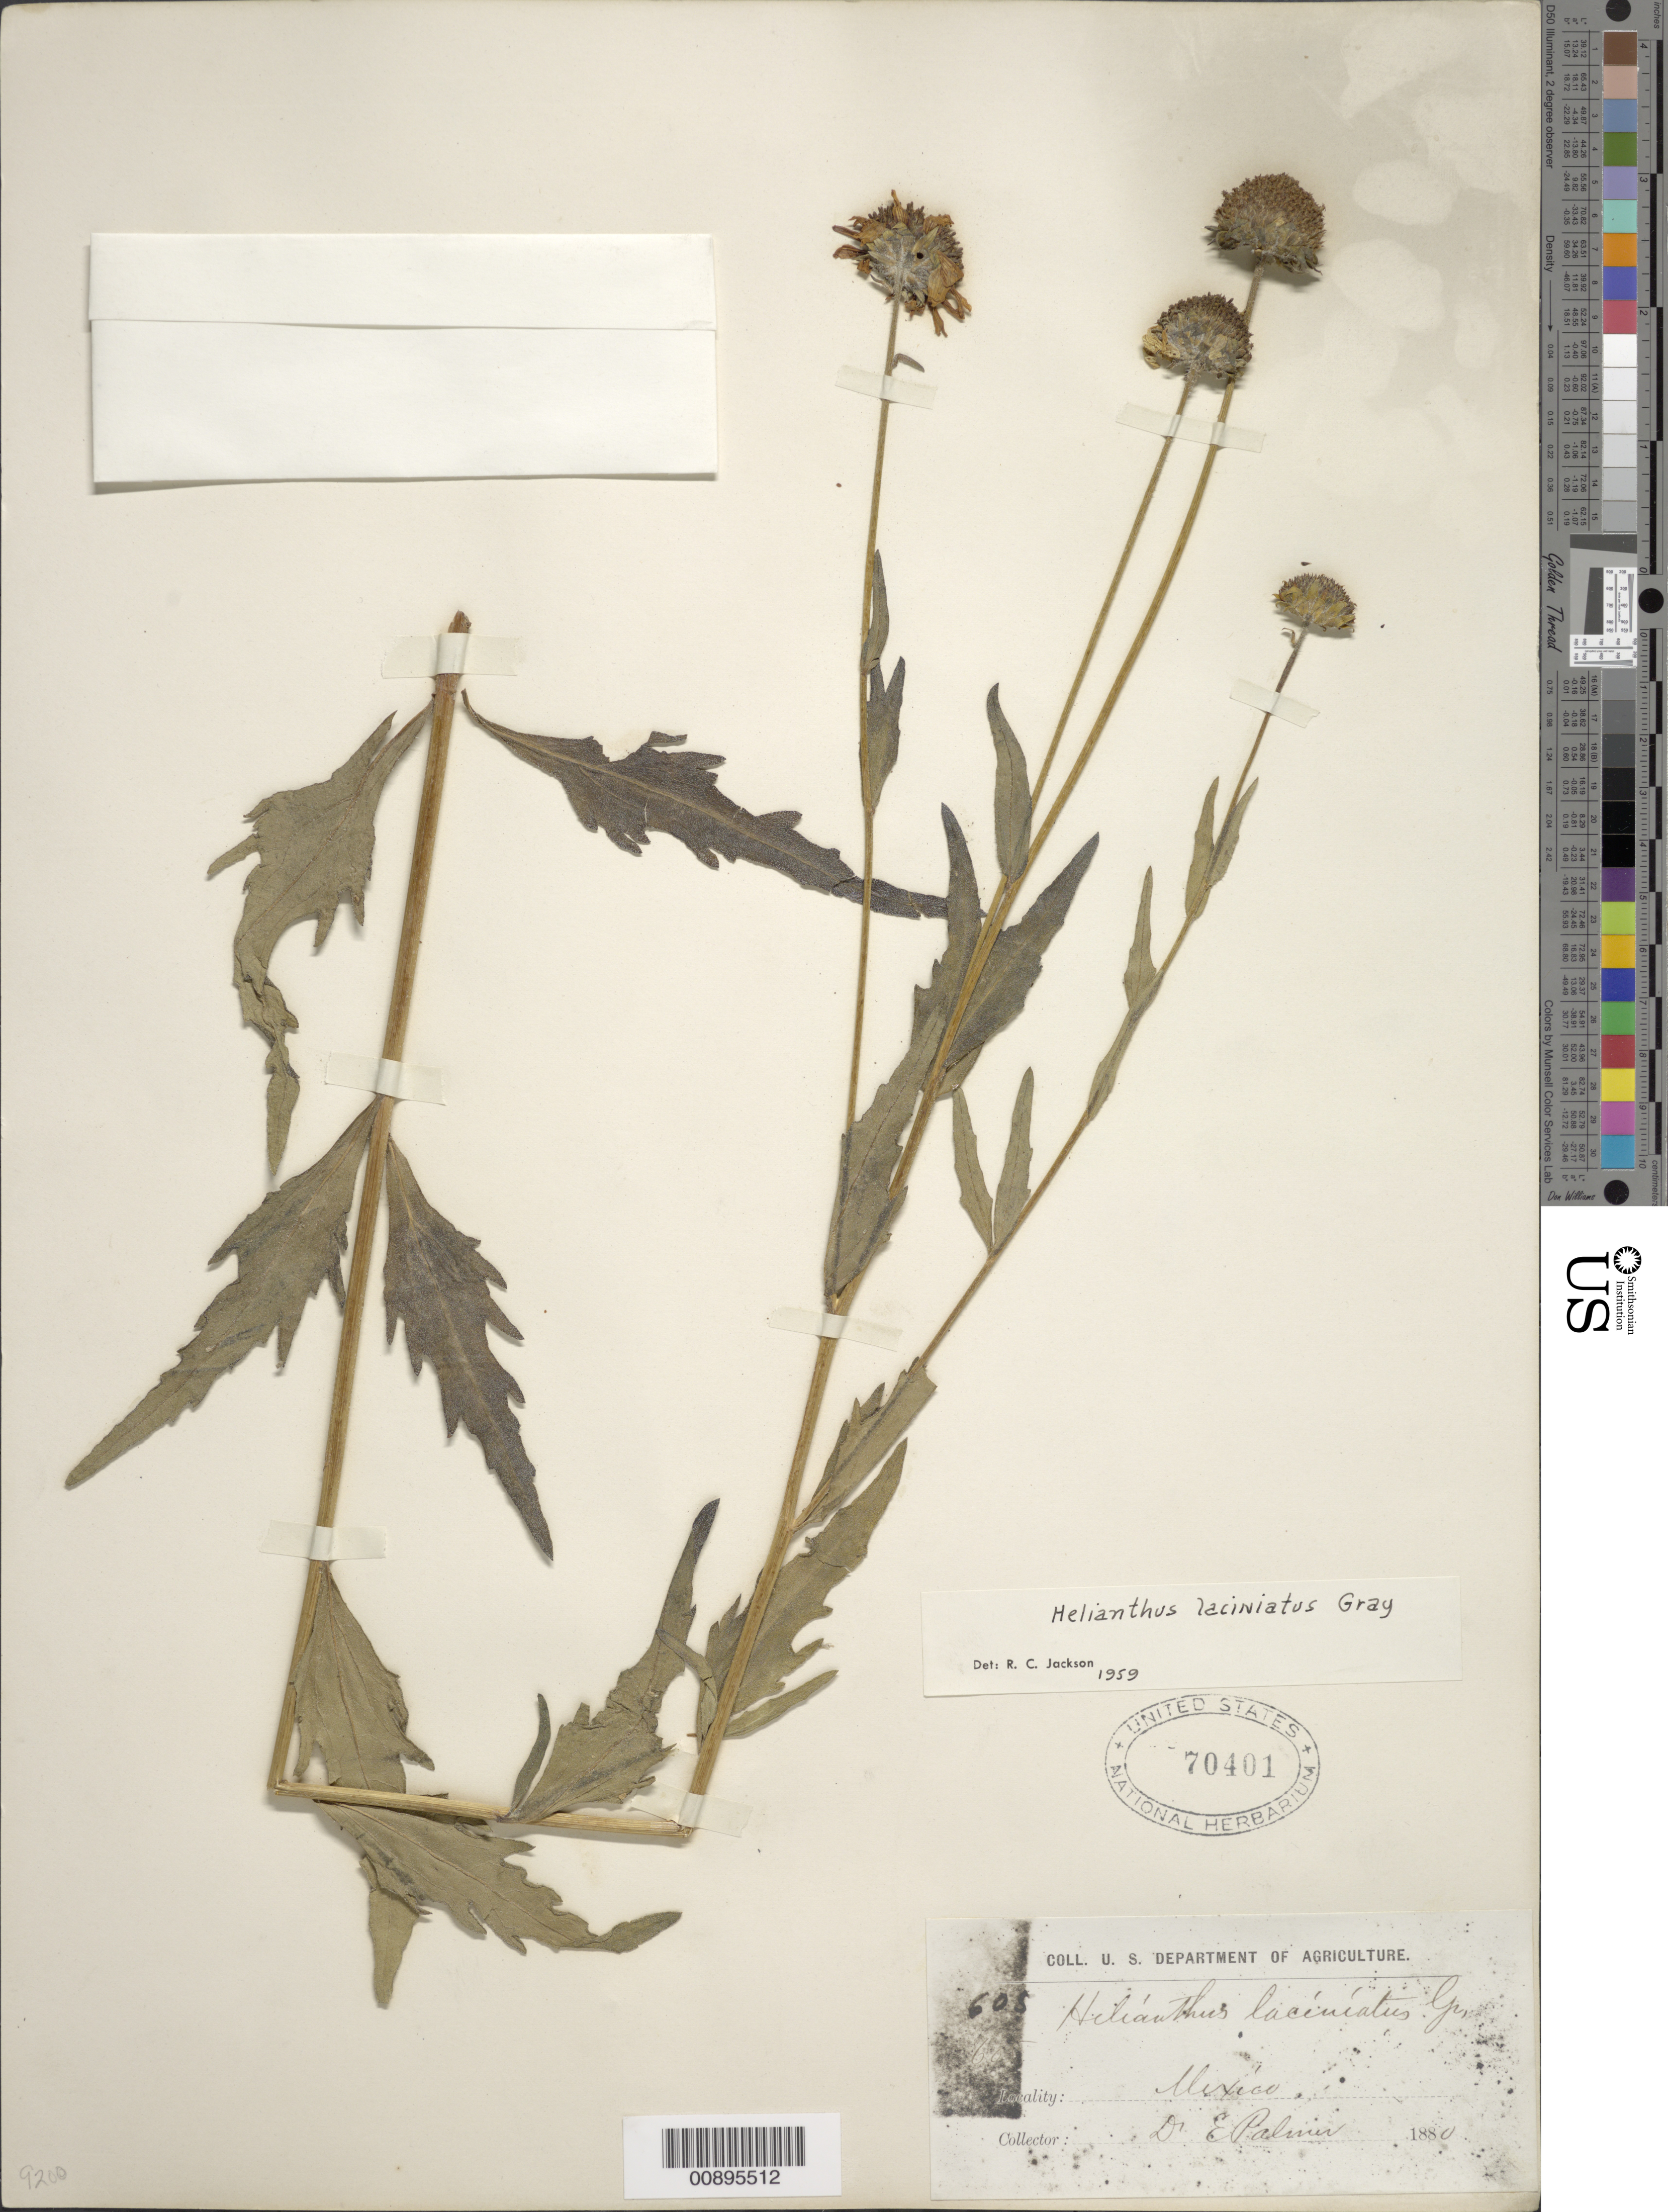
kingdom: Plantae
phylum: Tracheophyta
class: Magnoliopsida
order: Asterales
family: Asteraceae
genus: Helianthus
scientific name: Helianthus laciniatus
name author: A. Gray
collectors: E. Palmer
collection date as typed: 1880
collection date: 1880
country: Mexico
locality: Mexico.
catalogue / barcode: US 70401